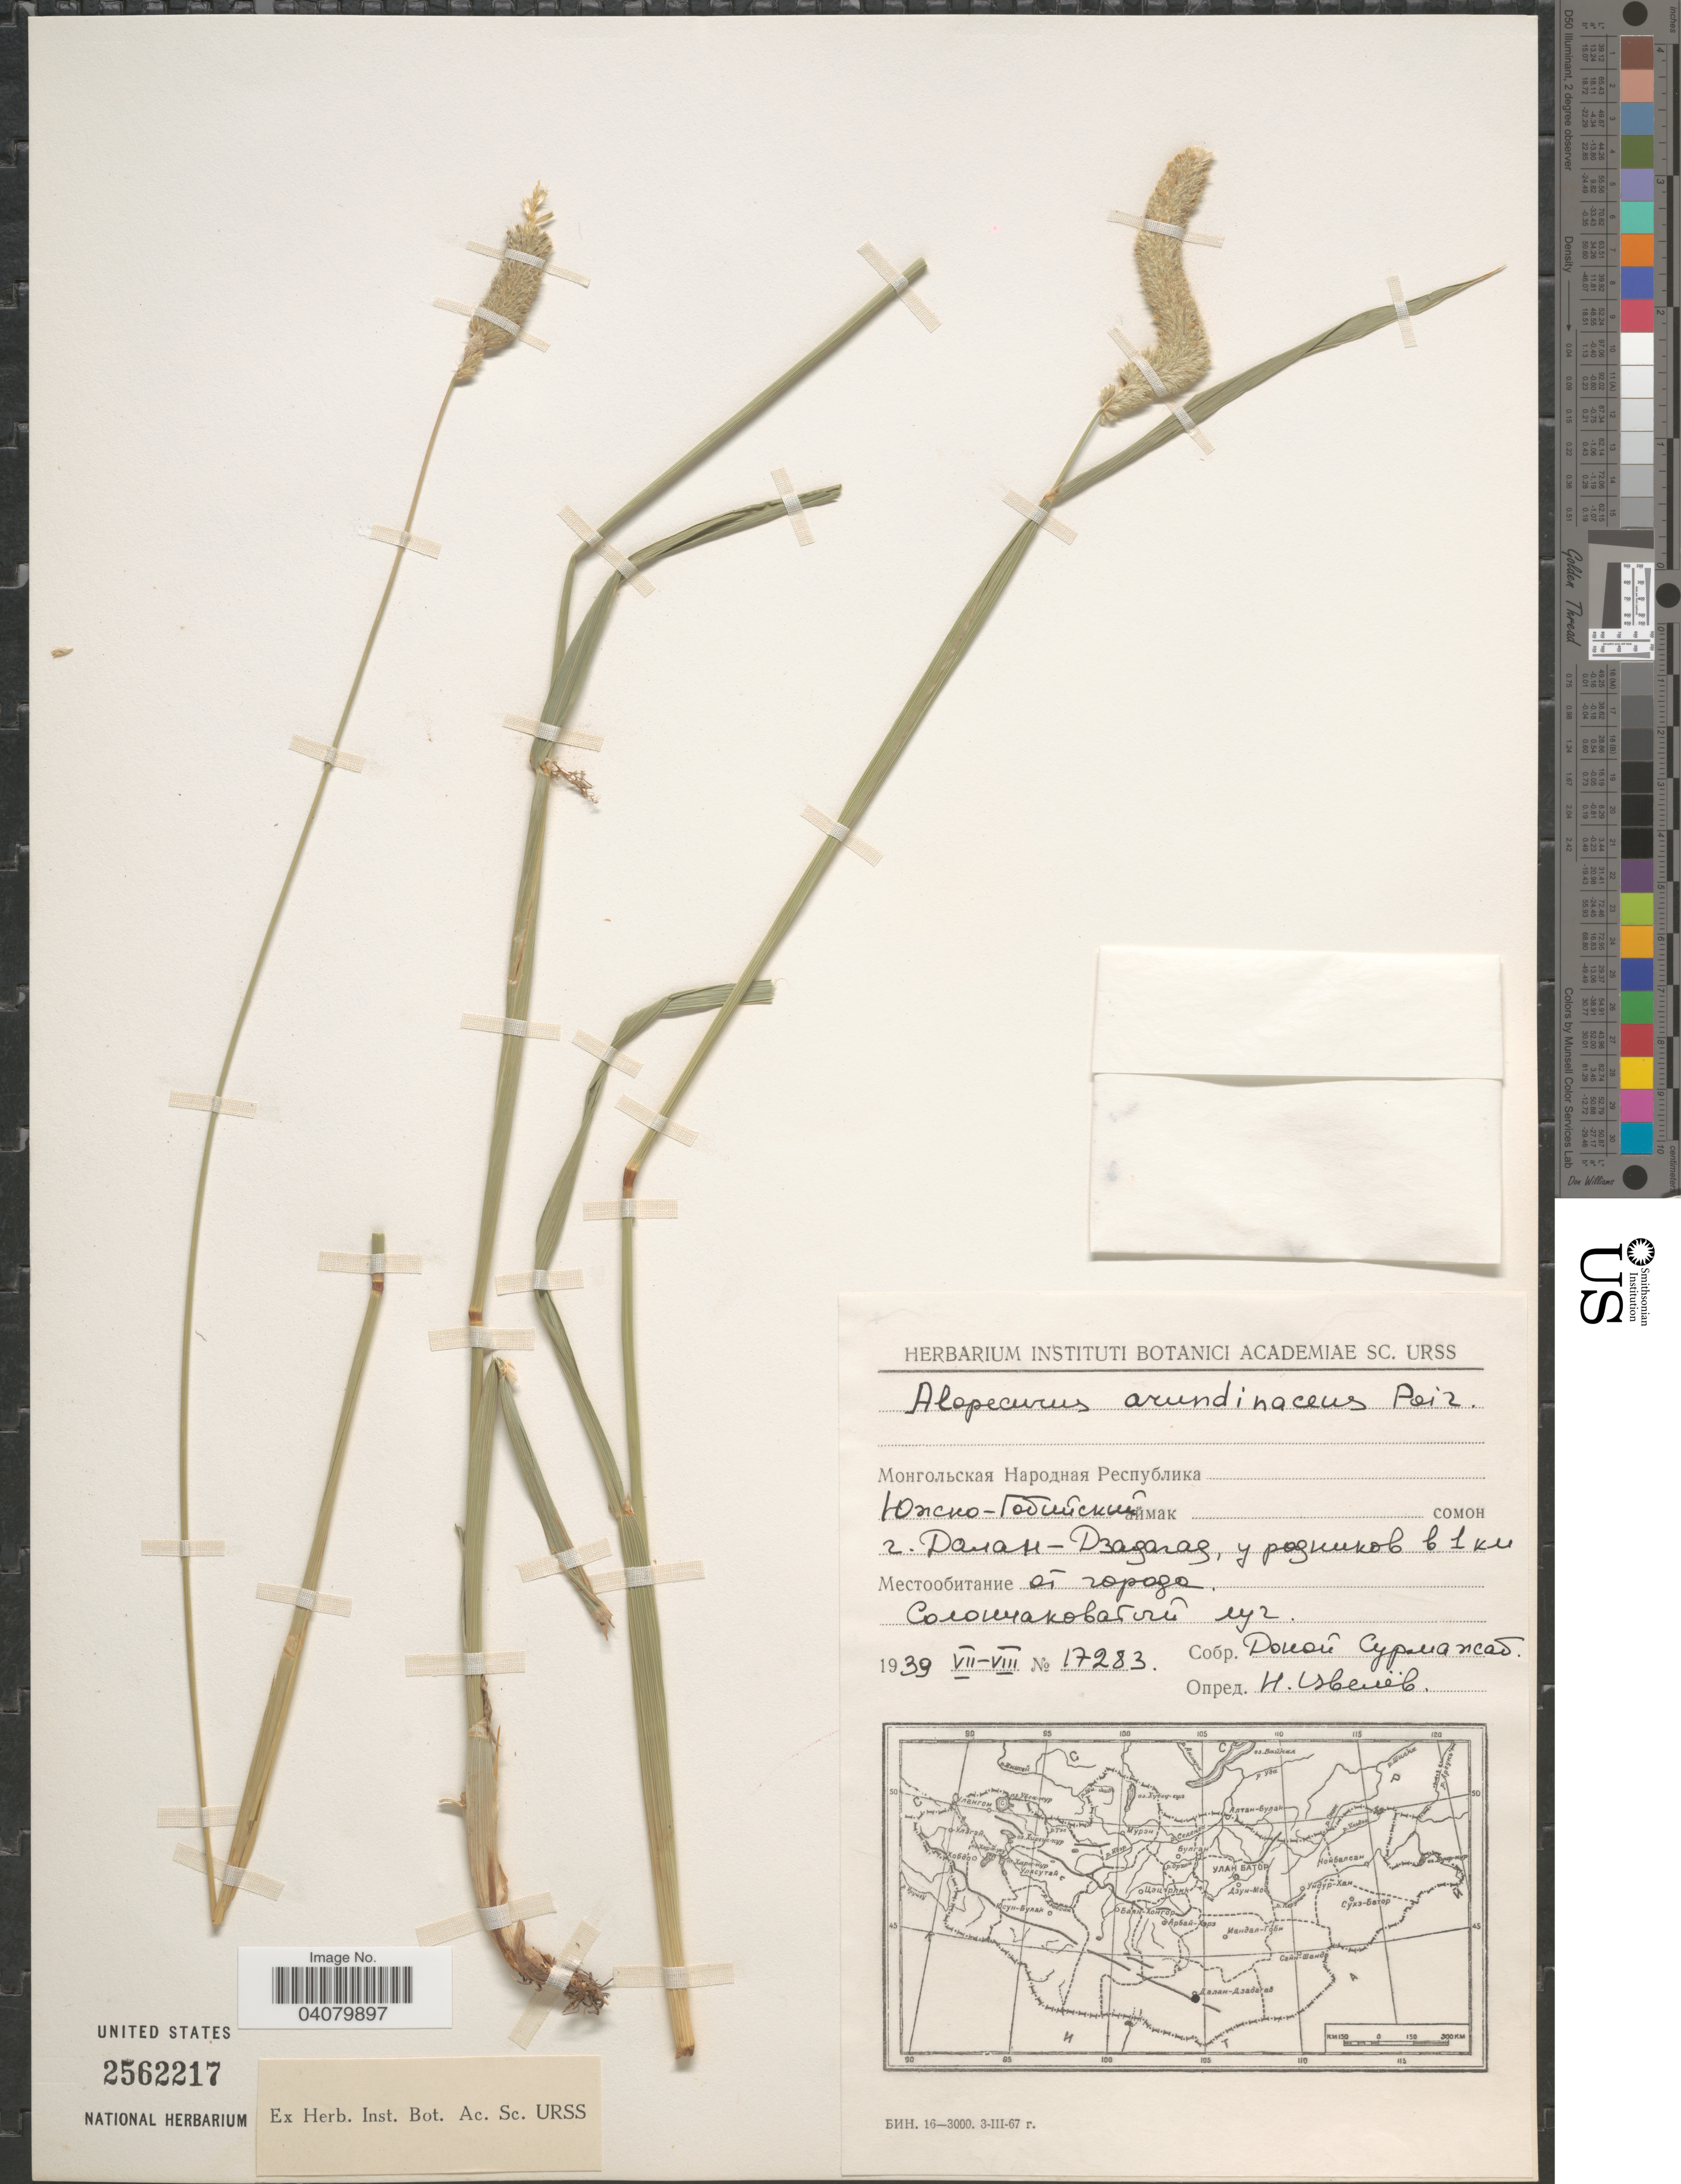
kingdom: Plantae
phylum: Tracheophyta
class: Liliopsida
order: Poales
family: Poaceae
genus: Alopecurus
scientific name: Alopecurus arundinaceus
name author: Poir.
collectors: D. Surmazhab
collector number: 17283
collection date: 1939-07/1939-08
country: Mongolia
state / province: Omnogovi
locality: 1 km from Dalandzadgad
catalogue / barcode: US 2562217